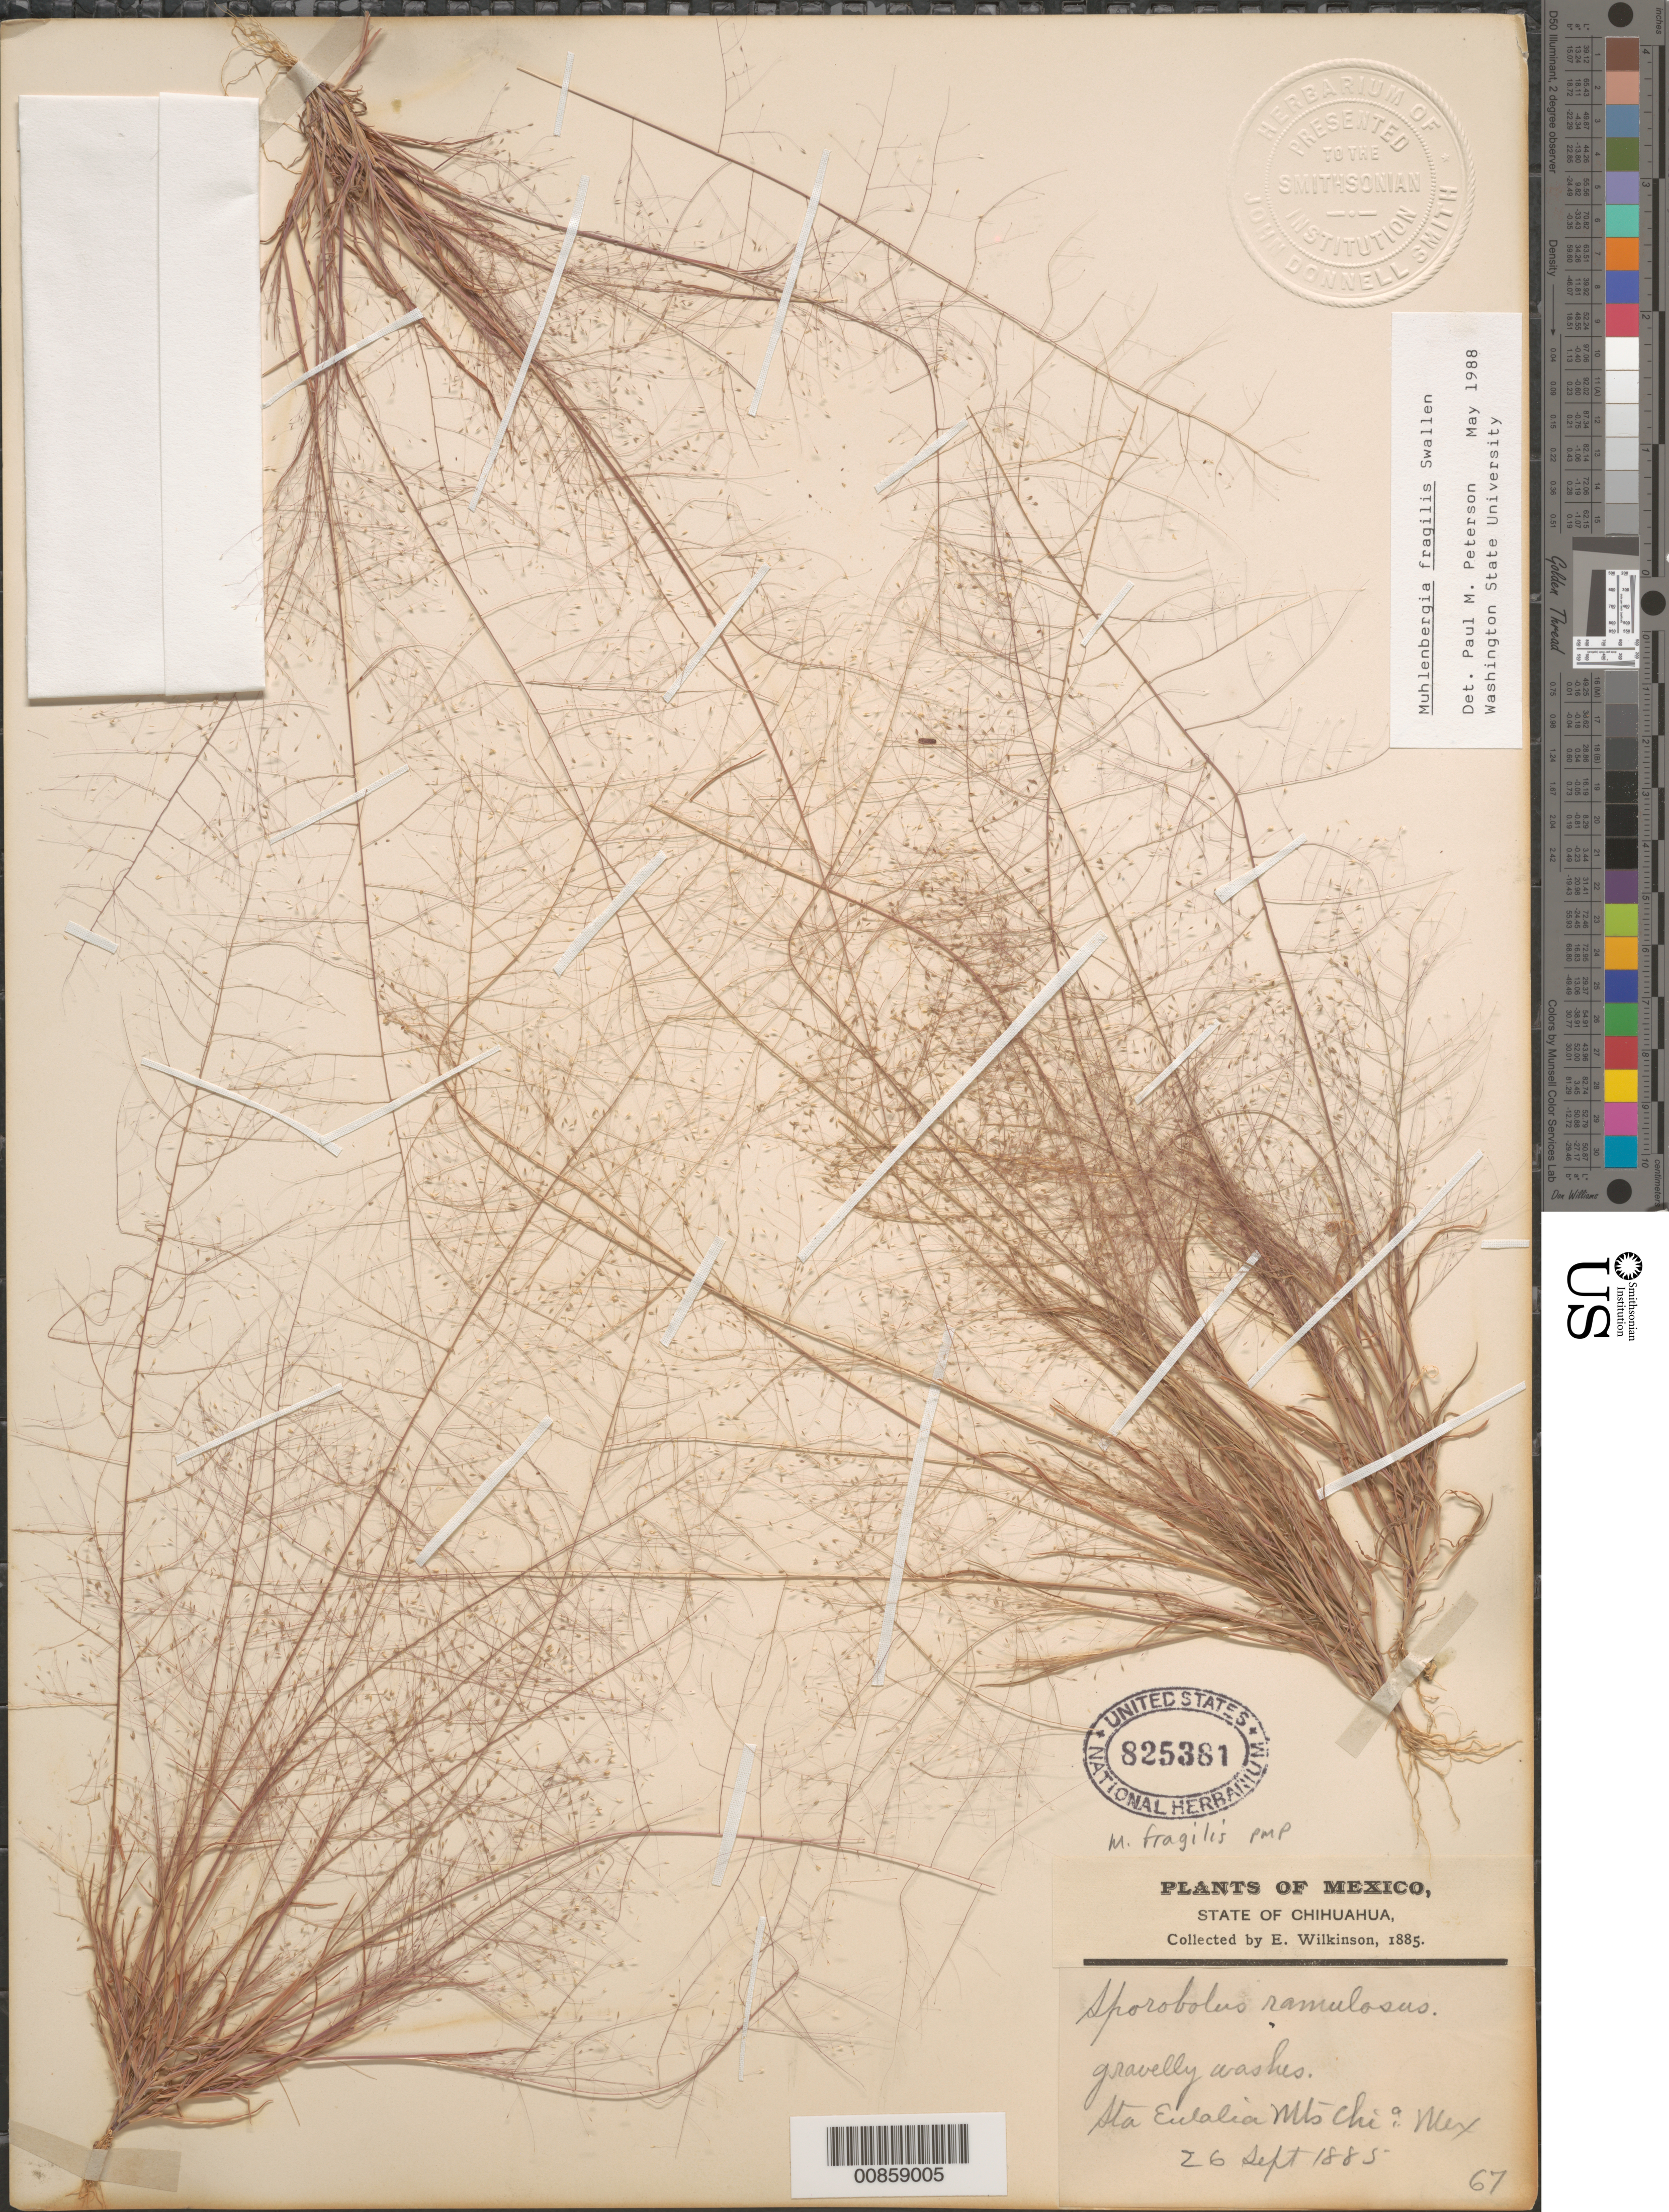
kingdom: Plantae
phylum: Tracheophyta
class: Liliopsida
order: Poales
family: Poaceae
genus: Muhlenbergia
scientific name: Muhlenbergia fragilis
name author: Swallen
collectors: E. Wilkinson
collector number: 67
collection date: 1885-09-26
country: Mexico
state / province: Chihuahua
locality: Sta Eulalia Mts.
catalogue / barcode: US 825381